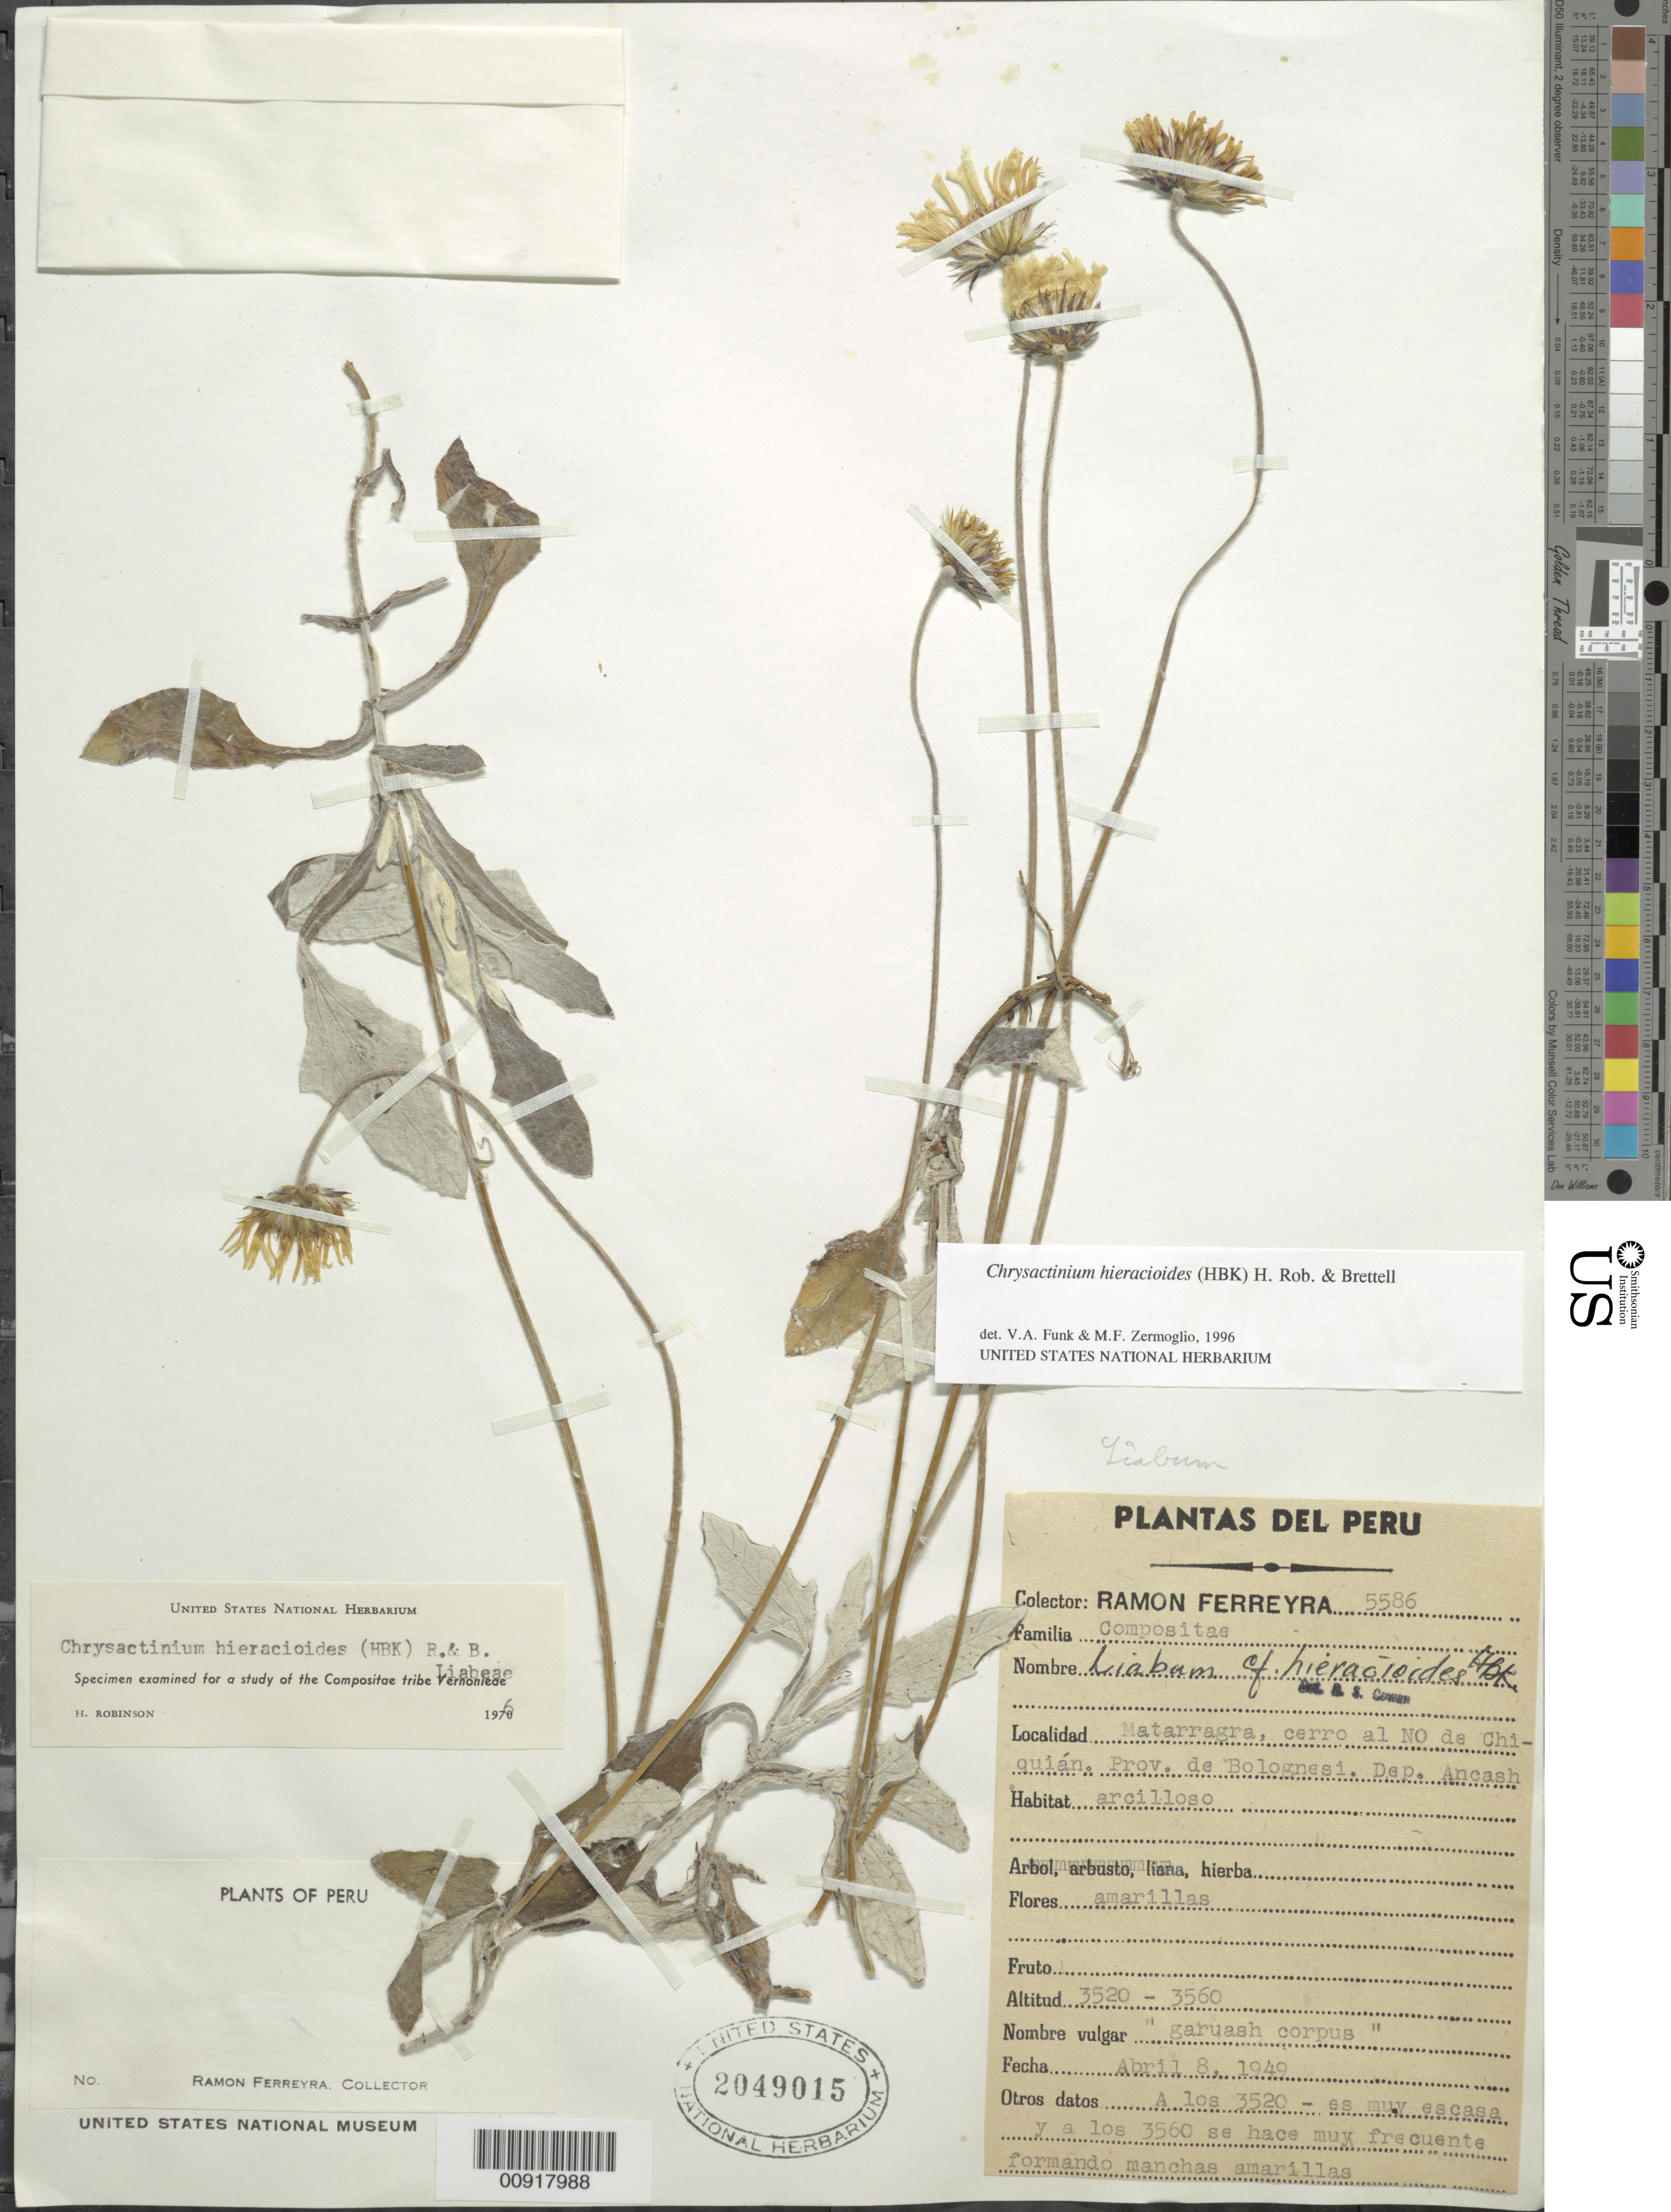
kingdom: Plantae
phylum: Tracheophyta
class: Magnoliopsida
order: Asterales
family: Asteraceae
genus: Chrysactinium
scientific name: Chrysactinium hieracioides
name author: (Kunth) H. Rob. & Brettell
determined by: Funk, V. A.; Zermoglio, M. F.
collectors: R. A. Ferreyra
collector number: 5586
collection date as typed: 8 April 1949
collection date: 1949-04-08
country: Peru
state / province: Ancash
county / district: Bolognesi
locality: Prov. Bolognesi, Dpto. Ancash, Matarragra, cerro al N.O. de Chiquián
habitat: Arcilloso-pedregoso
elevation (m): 3520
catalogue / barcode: US 2049015